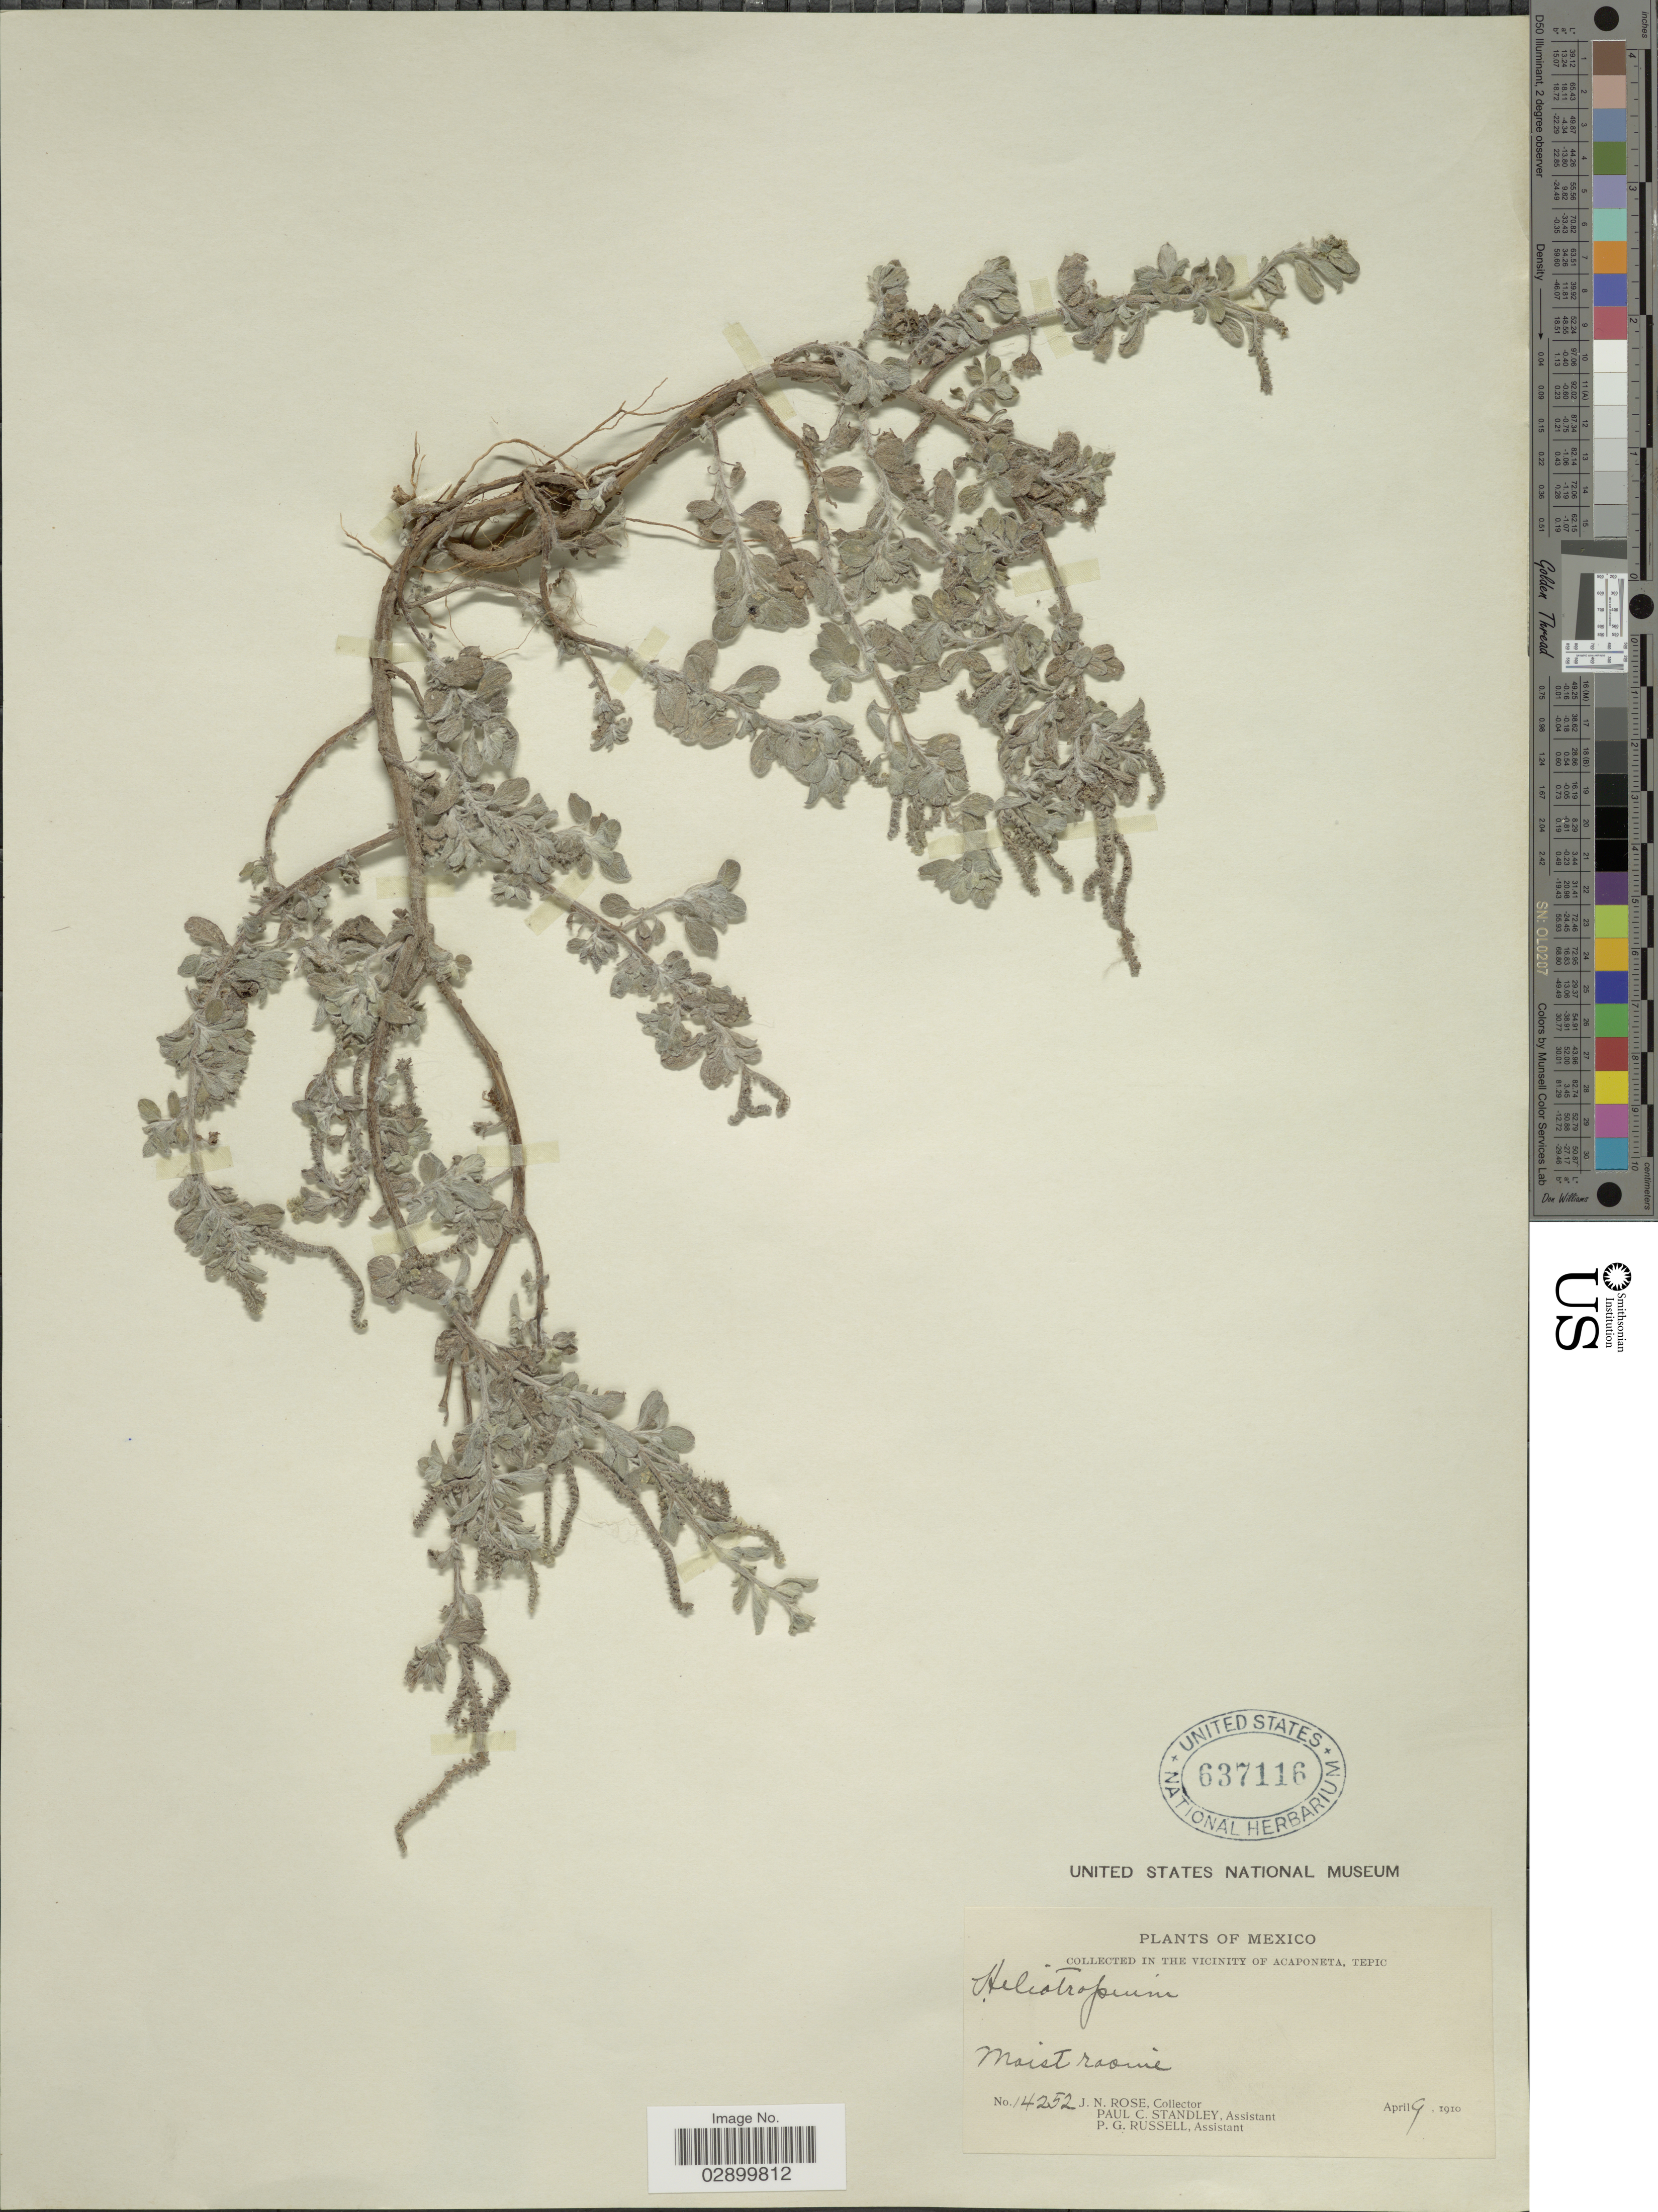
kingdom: Plantae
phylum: Tracheophyta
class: Magnoliopsida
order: Boraginales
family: Heliotropiaceae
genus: Heliotropium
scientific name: Heliotropium sp.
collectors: J. N. Rose, P. C. Standley & P. G. Russell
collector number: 14252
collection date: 1910-04-09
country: Mexico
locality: Vicinity of Acaponeta, Tepic.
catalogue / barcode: US 637116